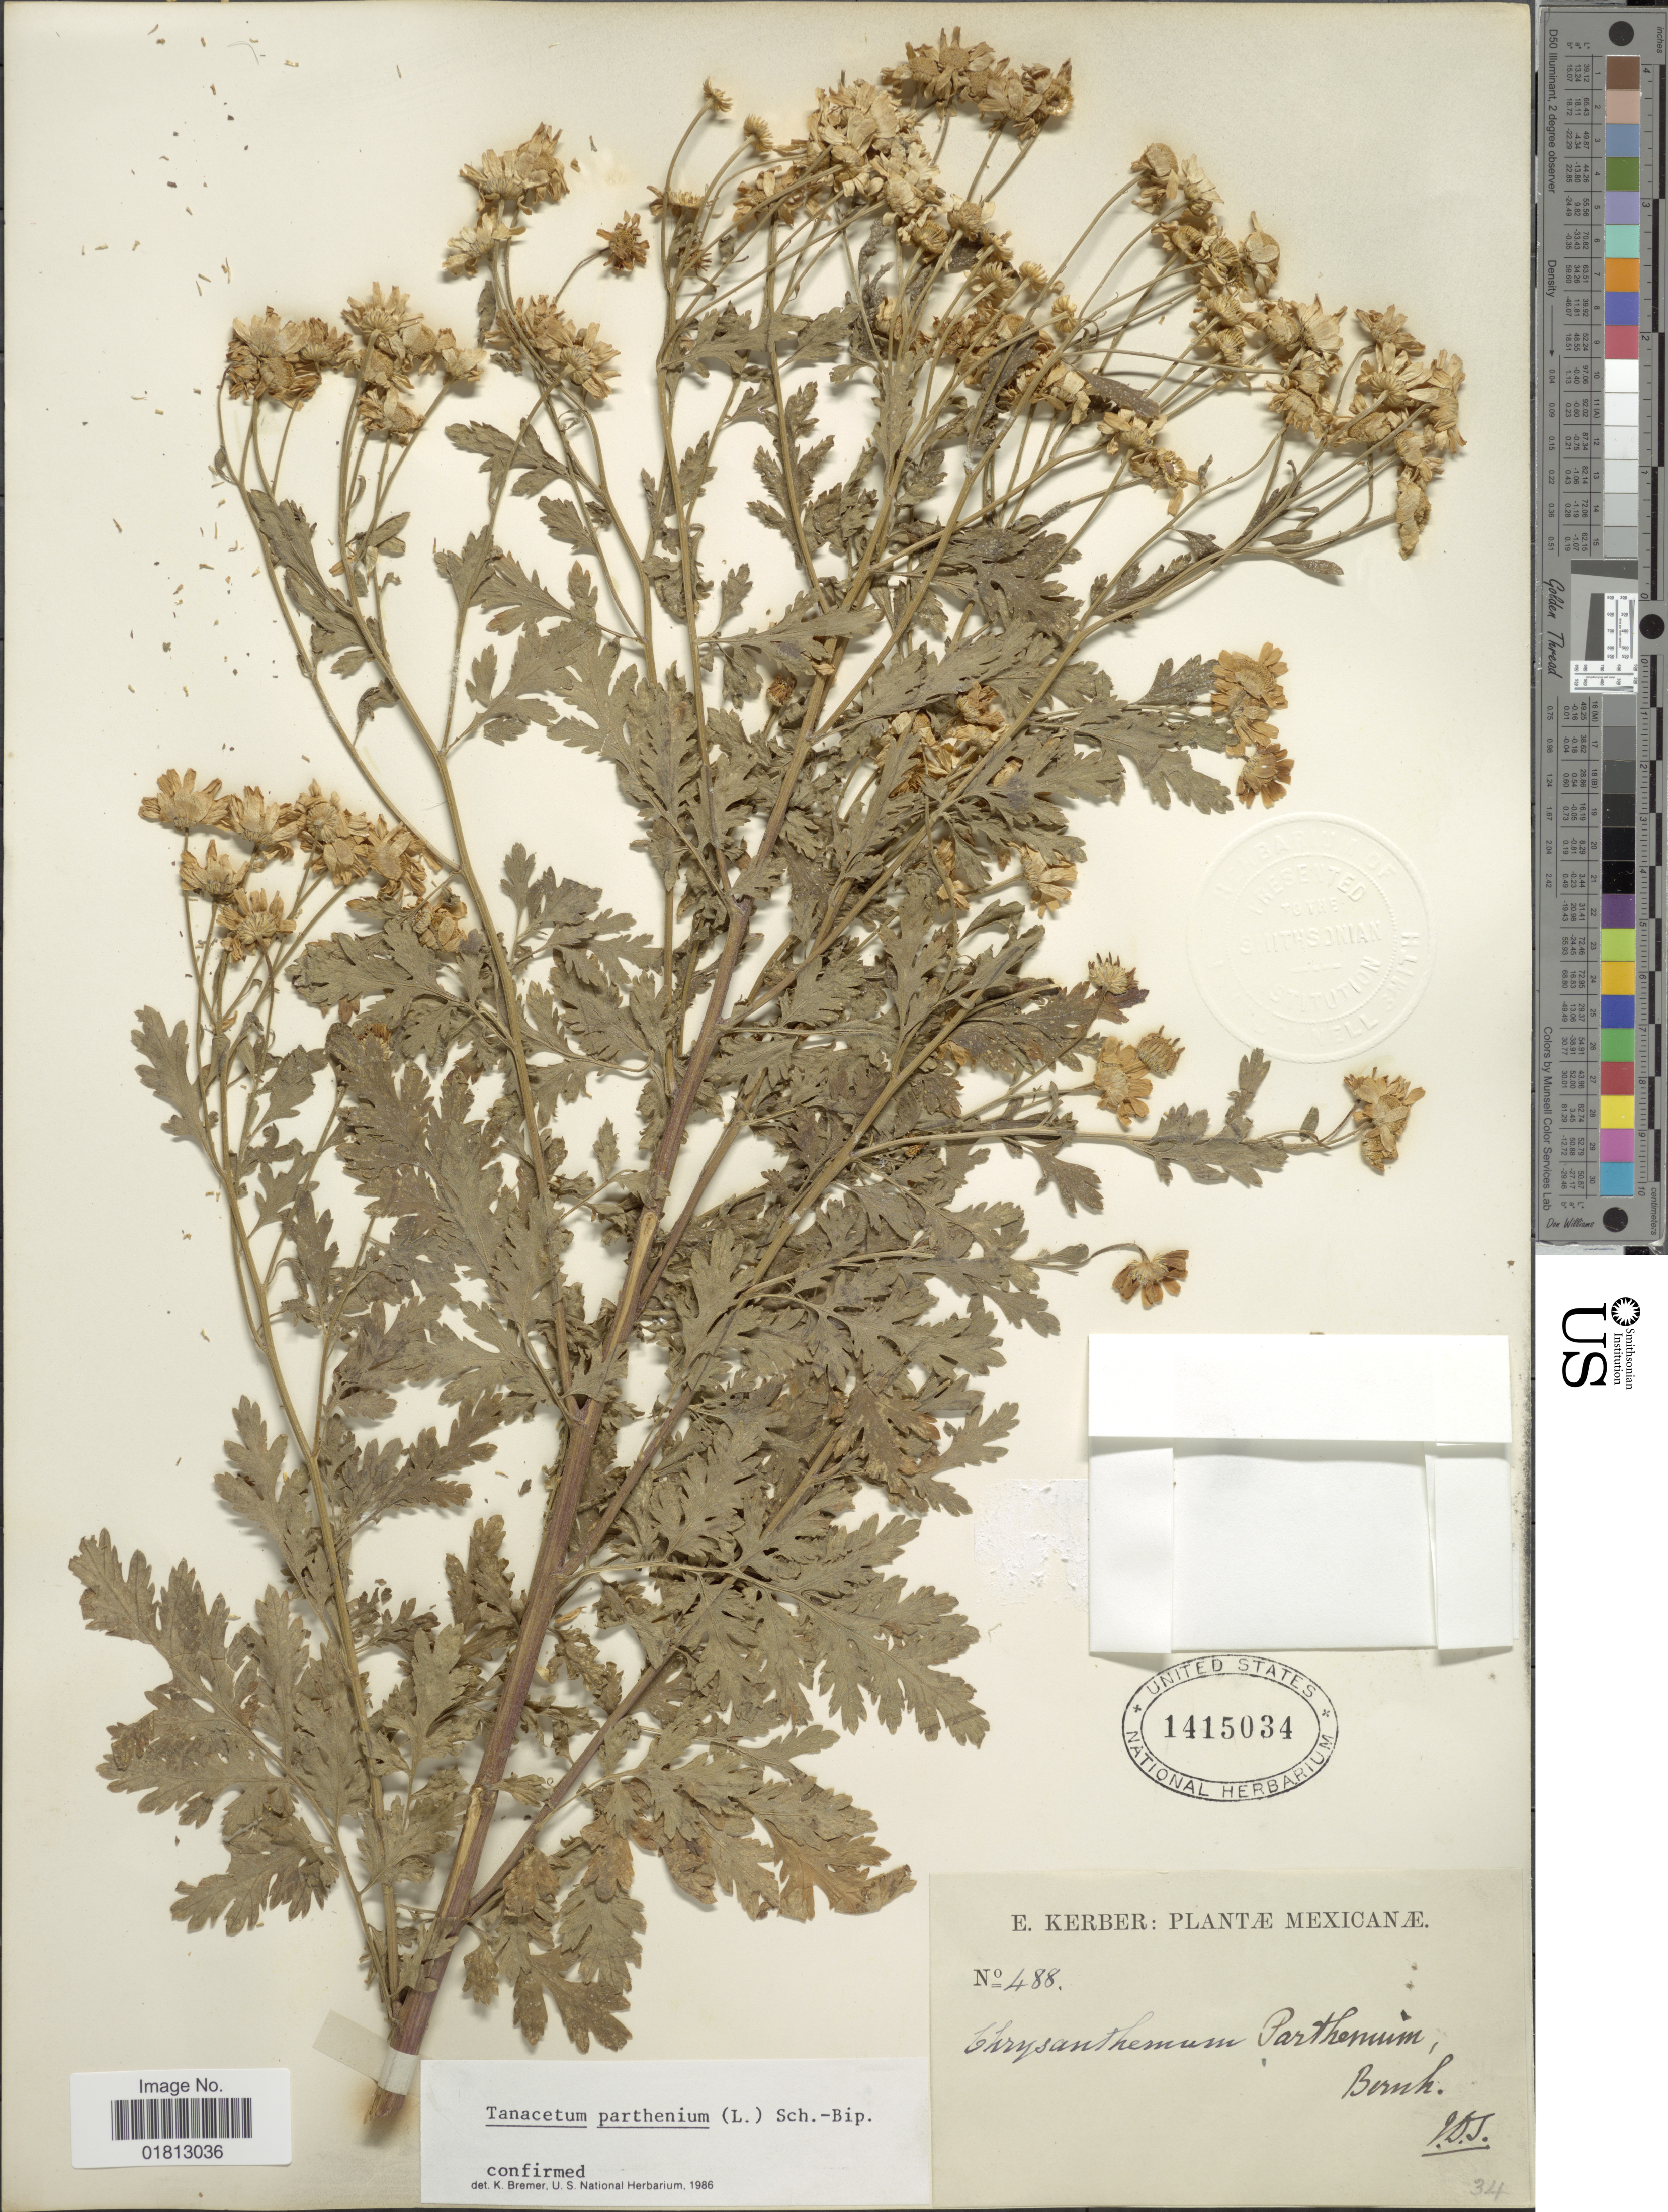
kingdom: Plantae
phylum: Tracheophyta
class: Magnoliopsida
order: Asterales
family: Asteraceae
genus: Tanacetum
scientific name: Tanacetum parthenium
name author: (L.) Sch. Bip.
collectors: E. Kerber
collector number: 488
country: Mexico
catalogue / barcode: US 1415034